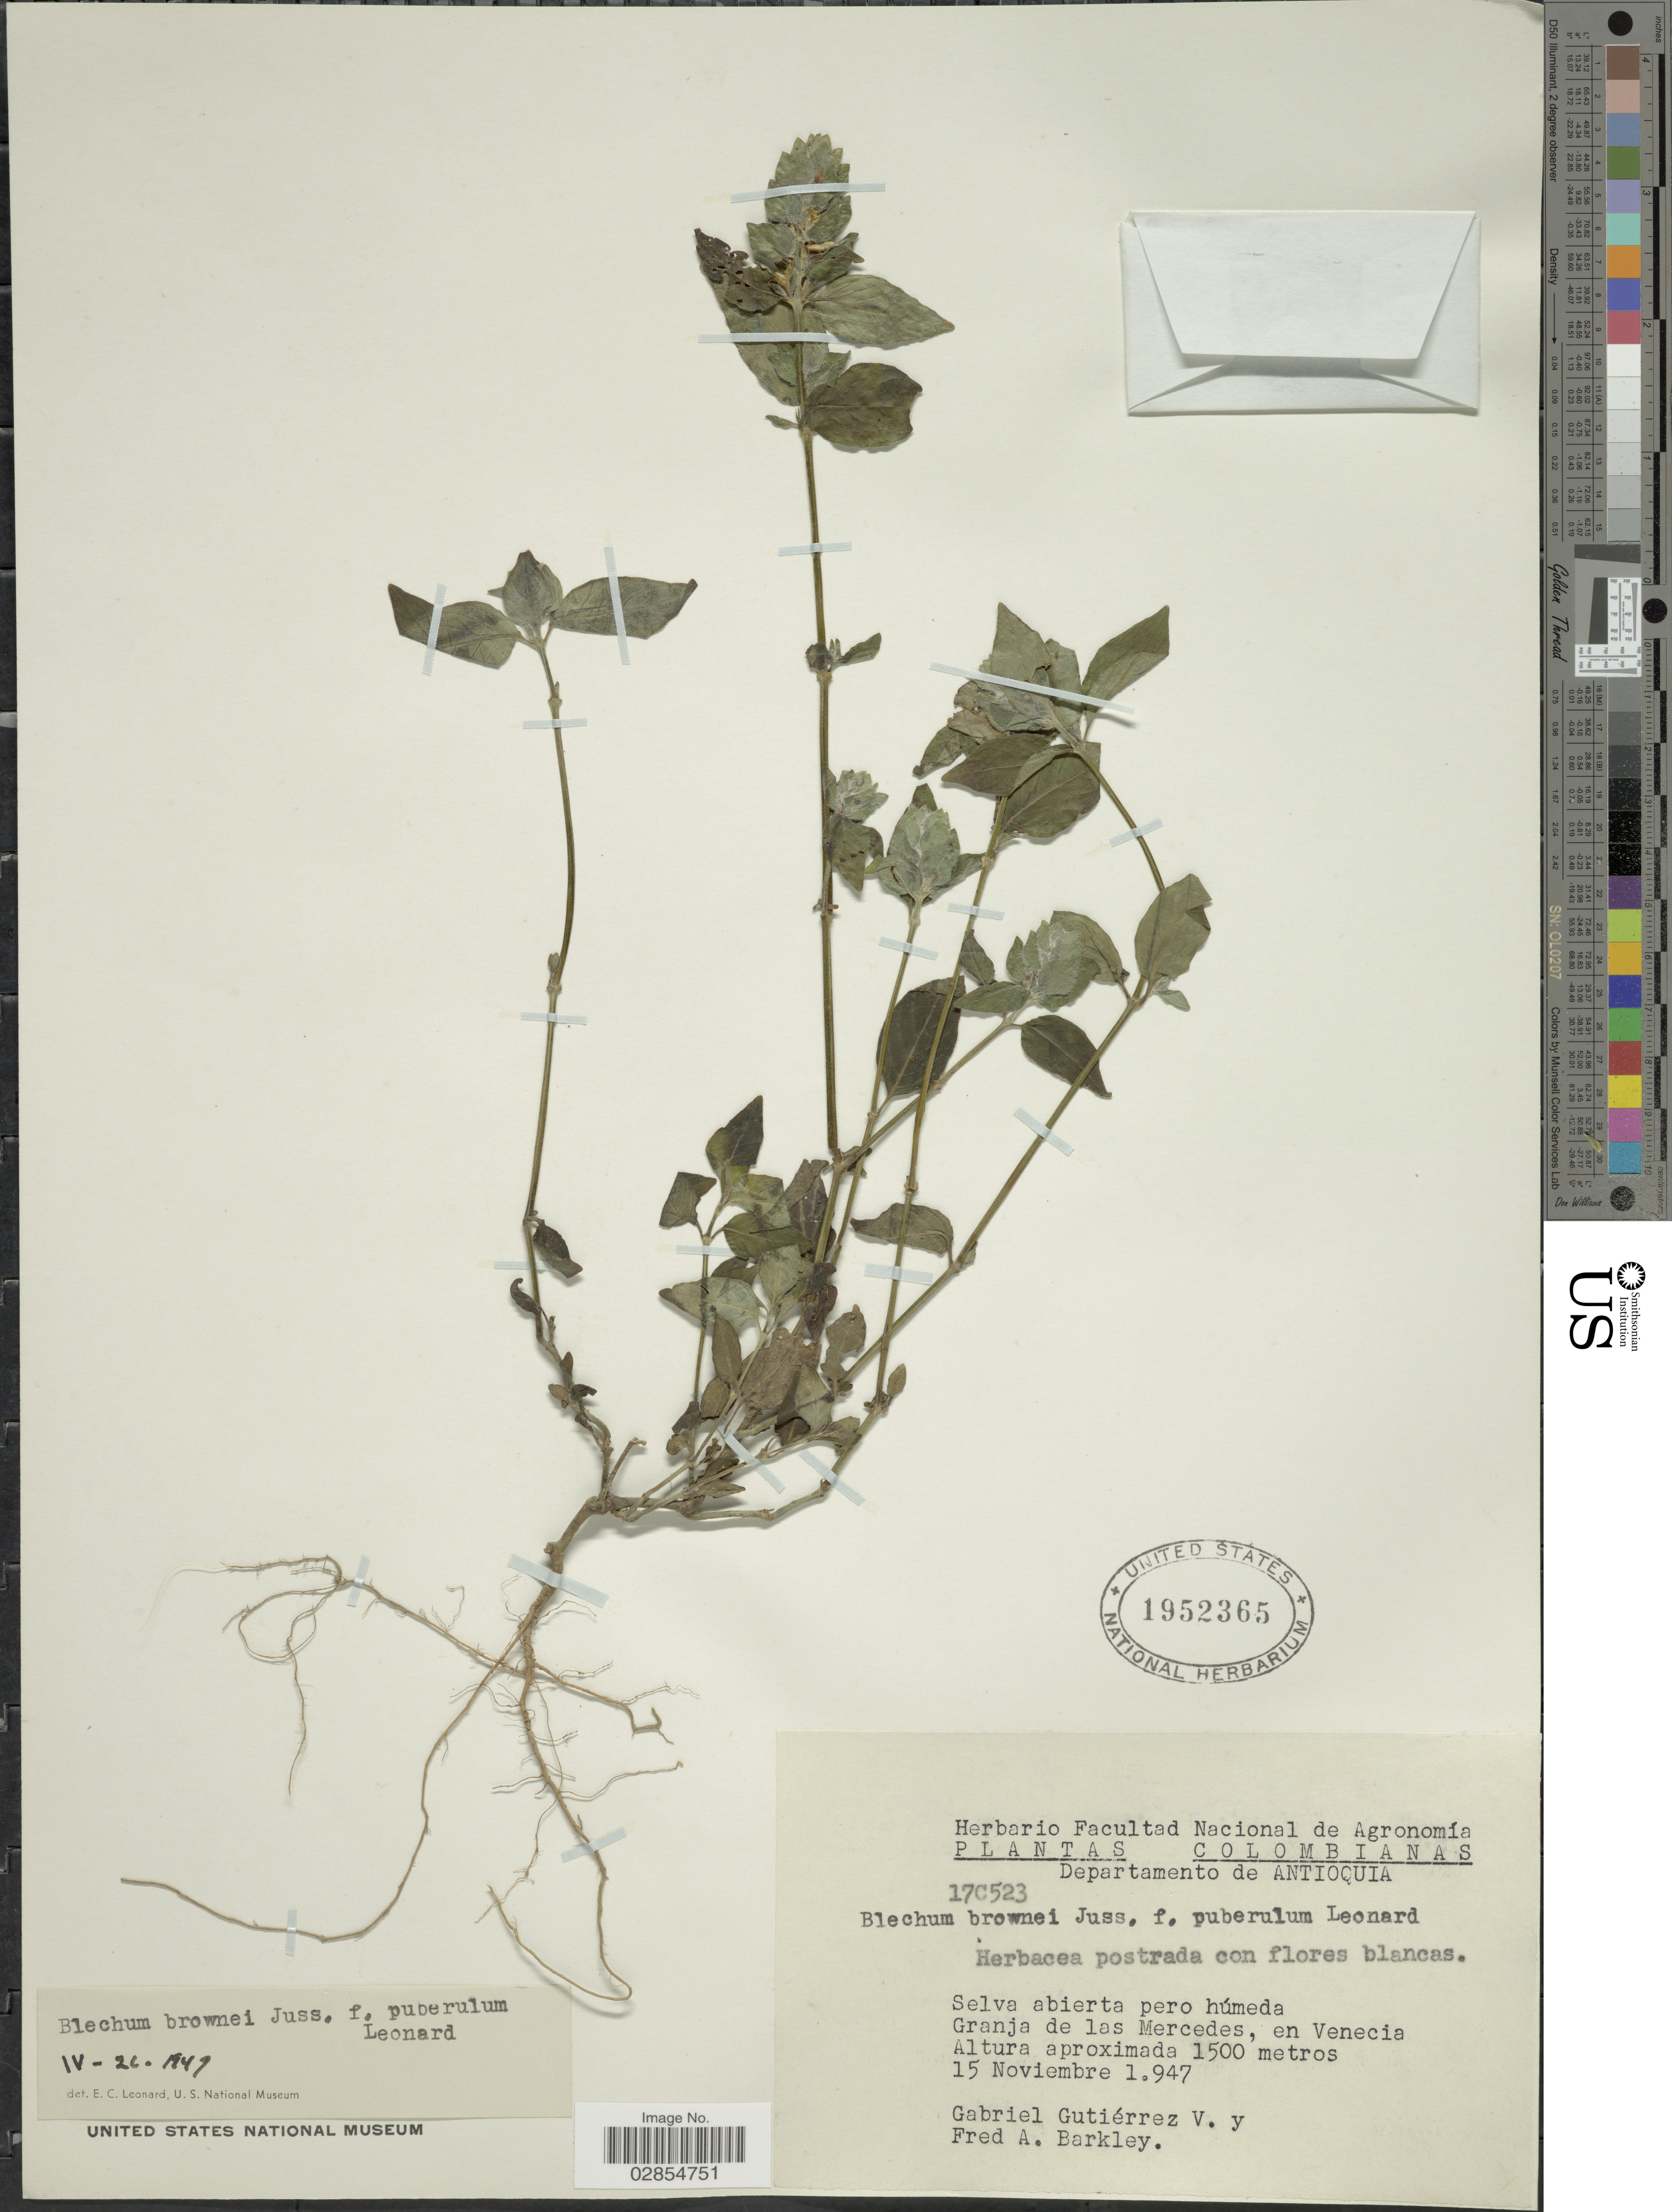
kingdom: Plantae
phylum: Tracheophyta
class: Magnoliopsida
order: Lamiales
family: Acanthaceae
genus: Blechum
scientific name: Blechum pyramidatum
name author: (Lam.) Urb.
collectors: G. Gutiérrez V. & F. A. Barkley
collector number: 17C523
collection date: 1947-11-15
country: Colombia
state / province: Antioquia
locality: Departamento de Antioquia. Selva abierta pero húmeda Granja de las Mercedes, en Venecia.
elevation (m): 1500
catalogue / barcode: US 1952365